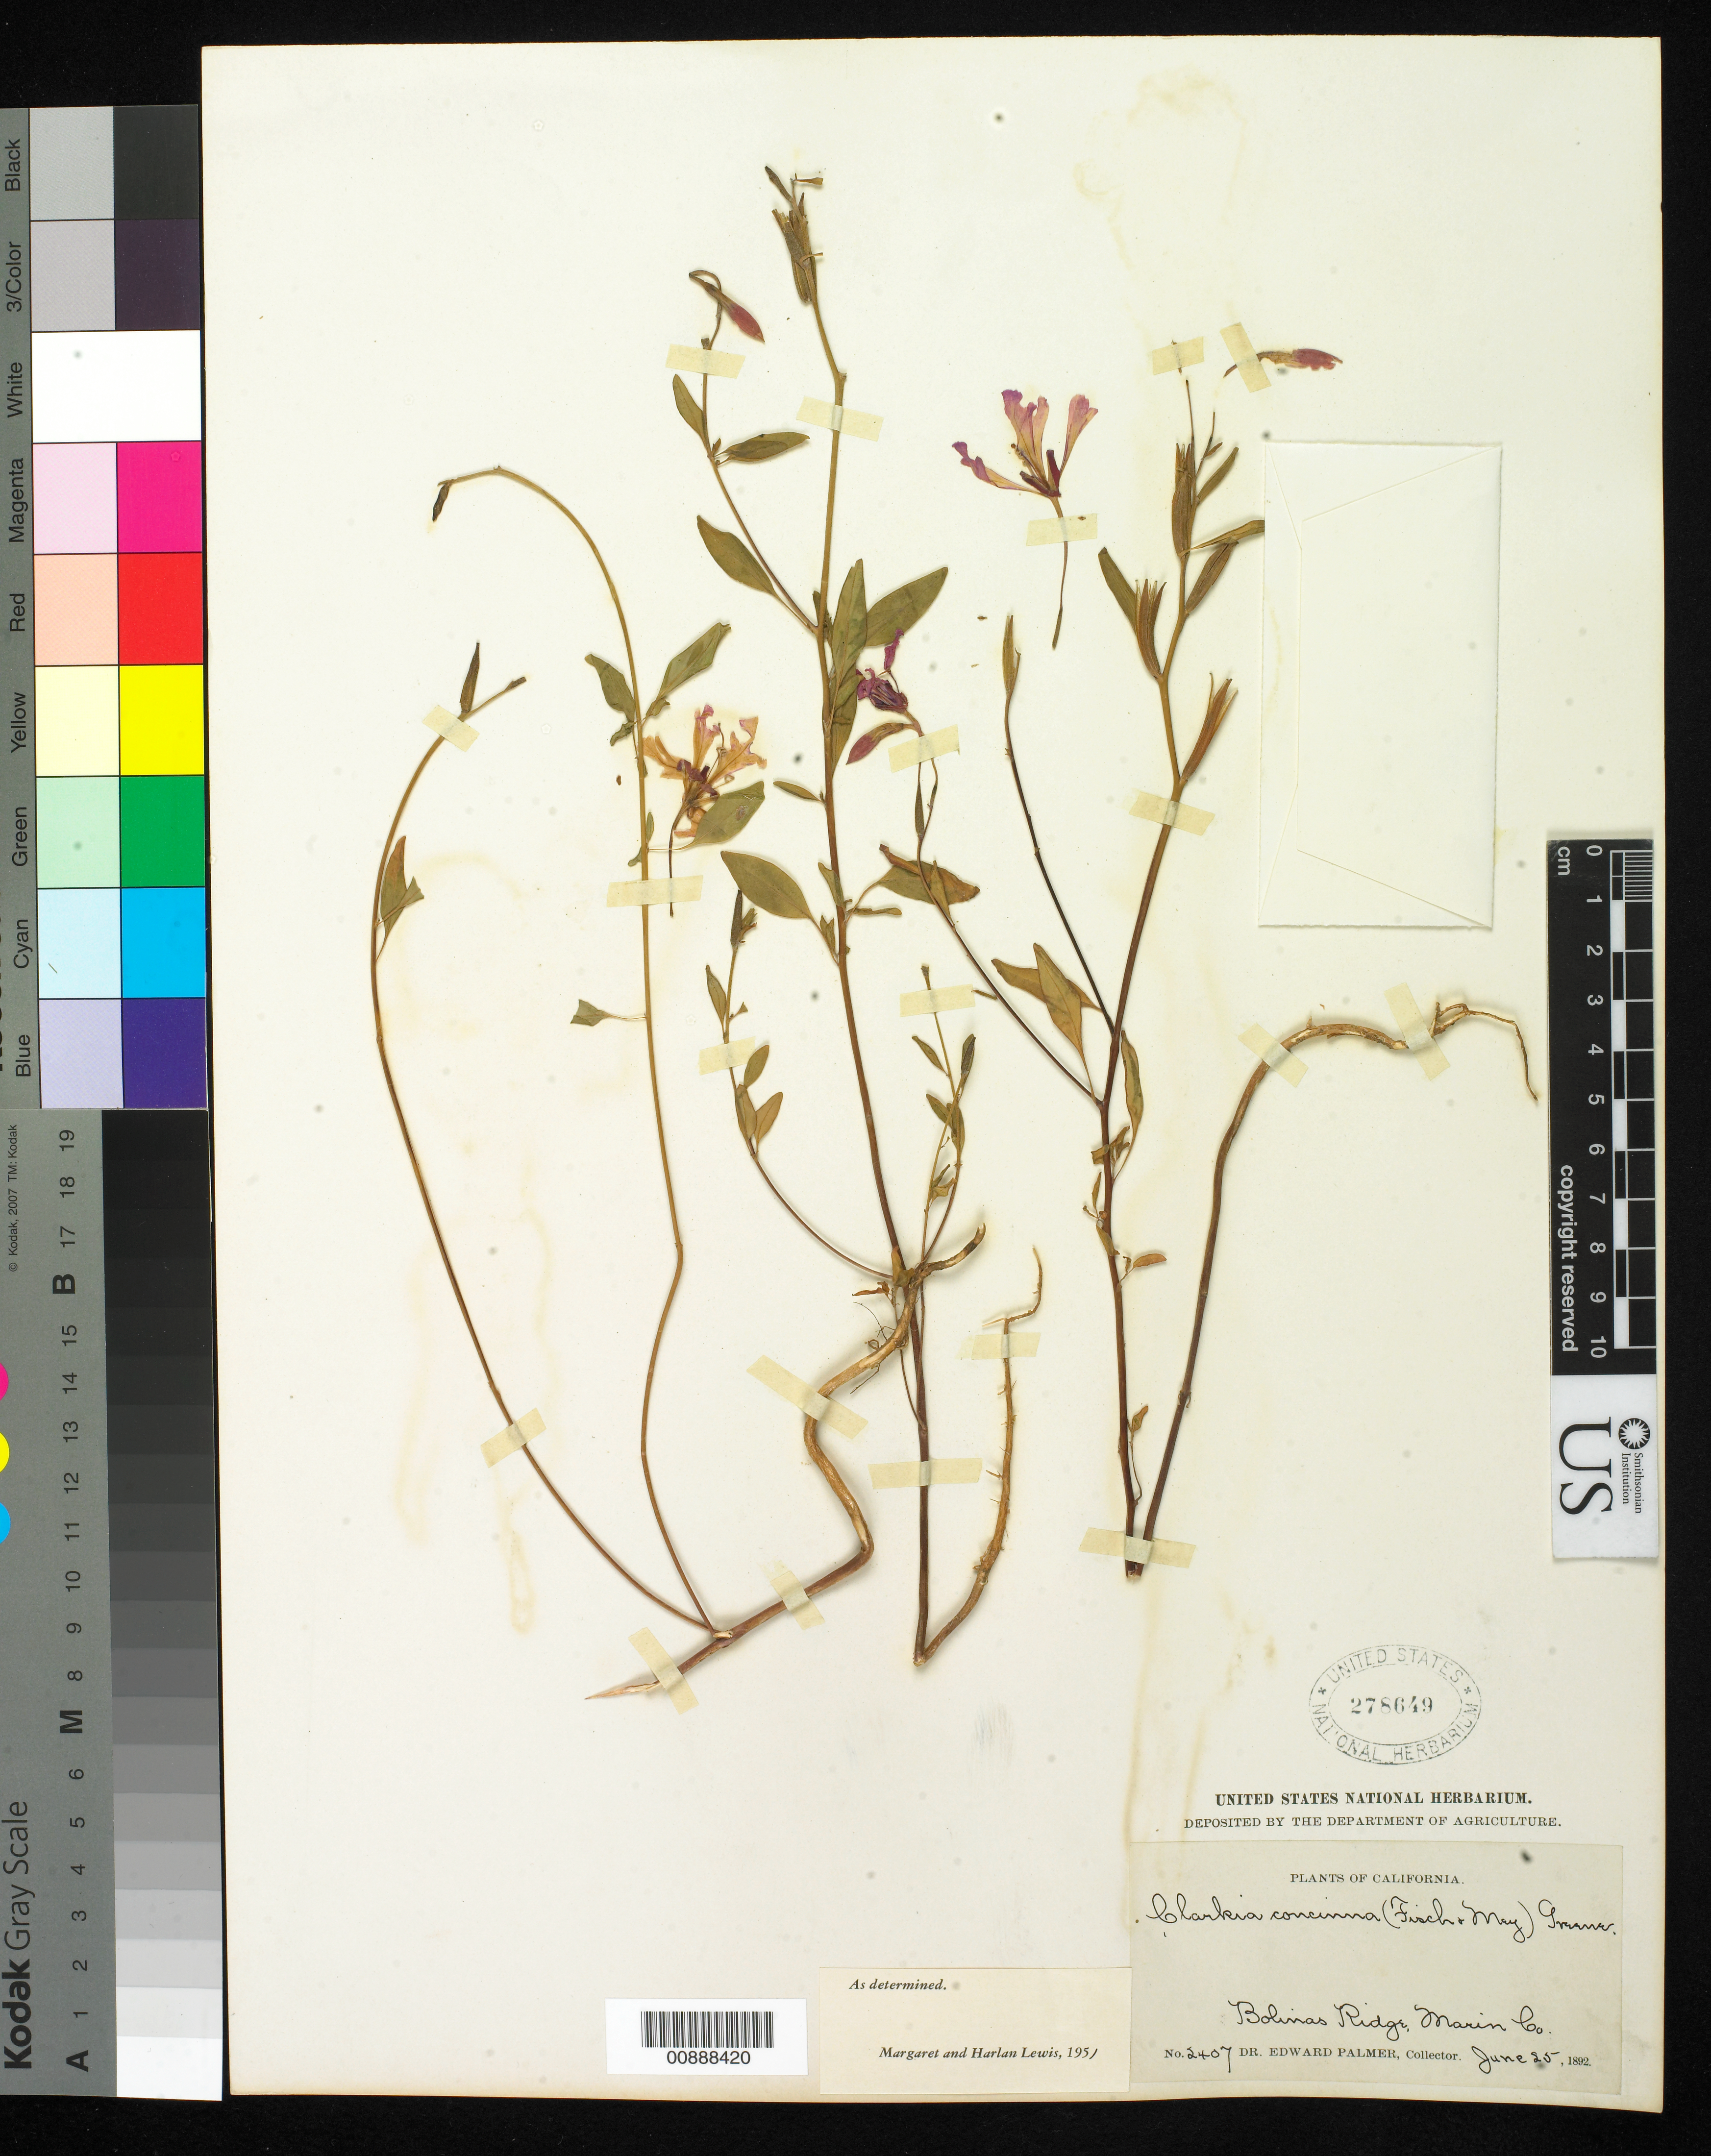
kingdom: Plantae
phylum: Tracheophyta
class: Magnoliopsida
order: Myrtales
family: Onagraceae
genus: Clarkia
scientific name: Clarkia concinna subsp. concinna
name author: (Fisch. & C.A. Mey.) Greene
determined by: Wagner, W. L., (BOT), Smithsonian Institution - National Museum of Natural History (UNITED STATES)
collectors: E. Palmer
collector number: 2407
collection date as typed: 25 Jun 1892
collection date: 1892-06-25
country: United States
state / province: California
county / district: Marin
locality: Bolinas Ridge, Marin County, California.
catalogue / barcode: US 278649